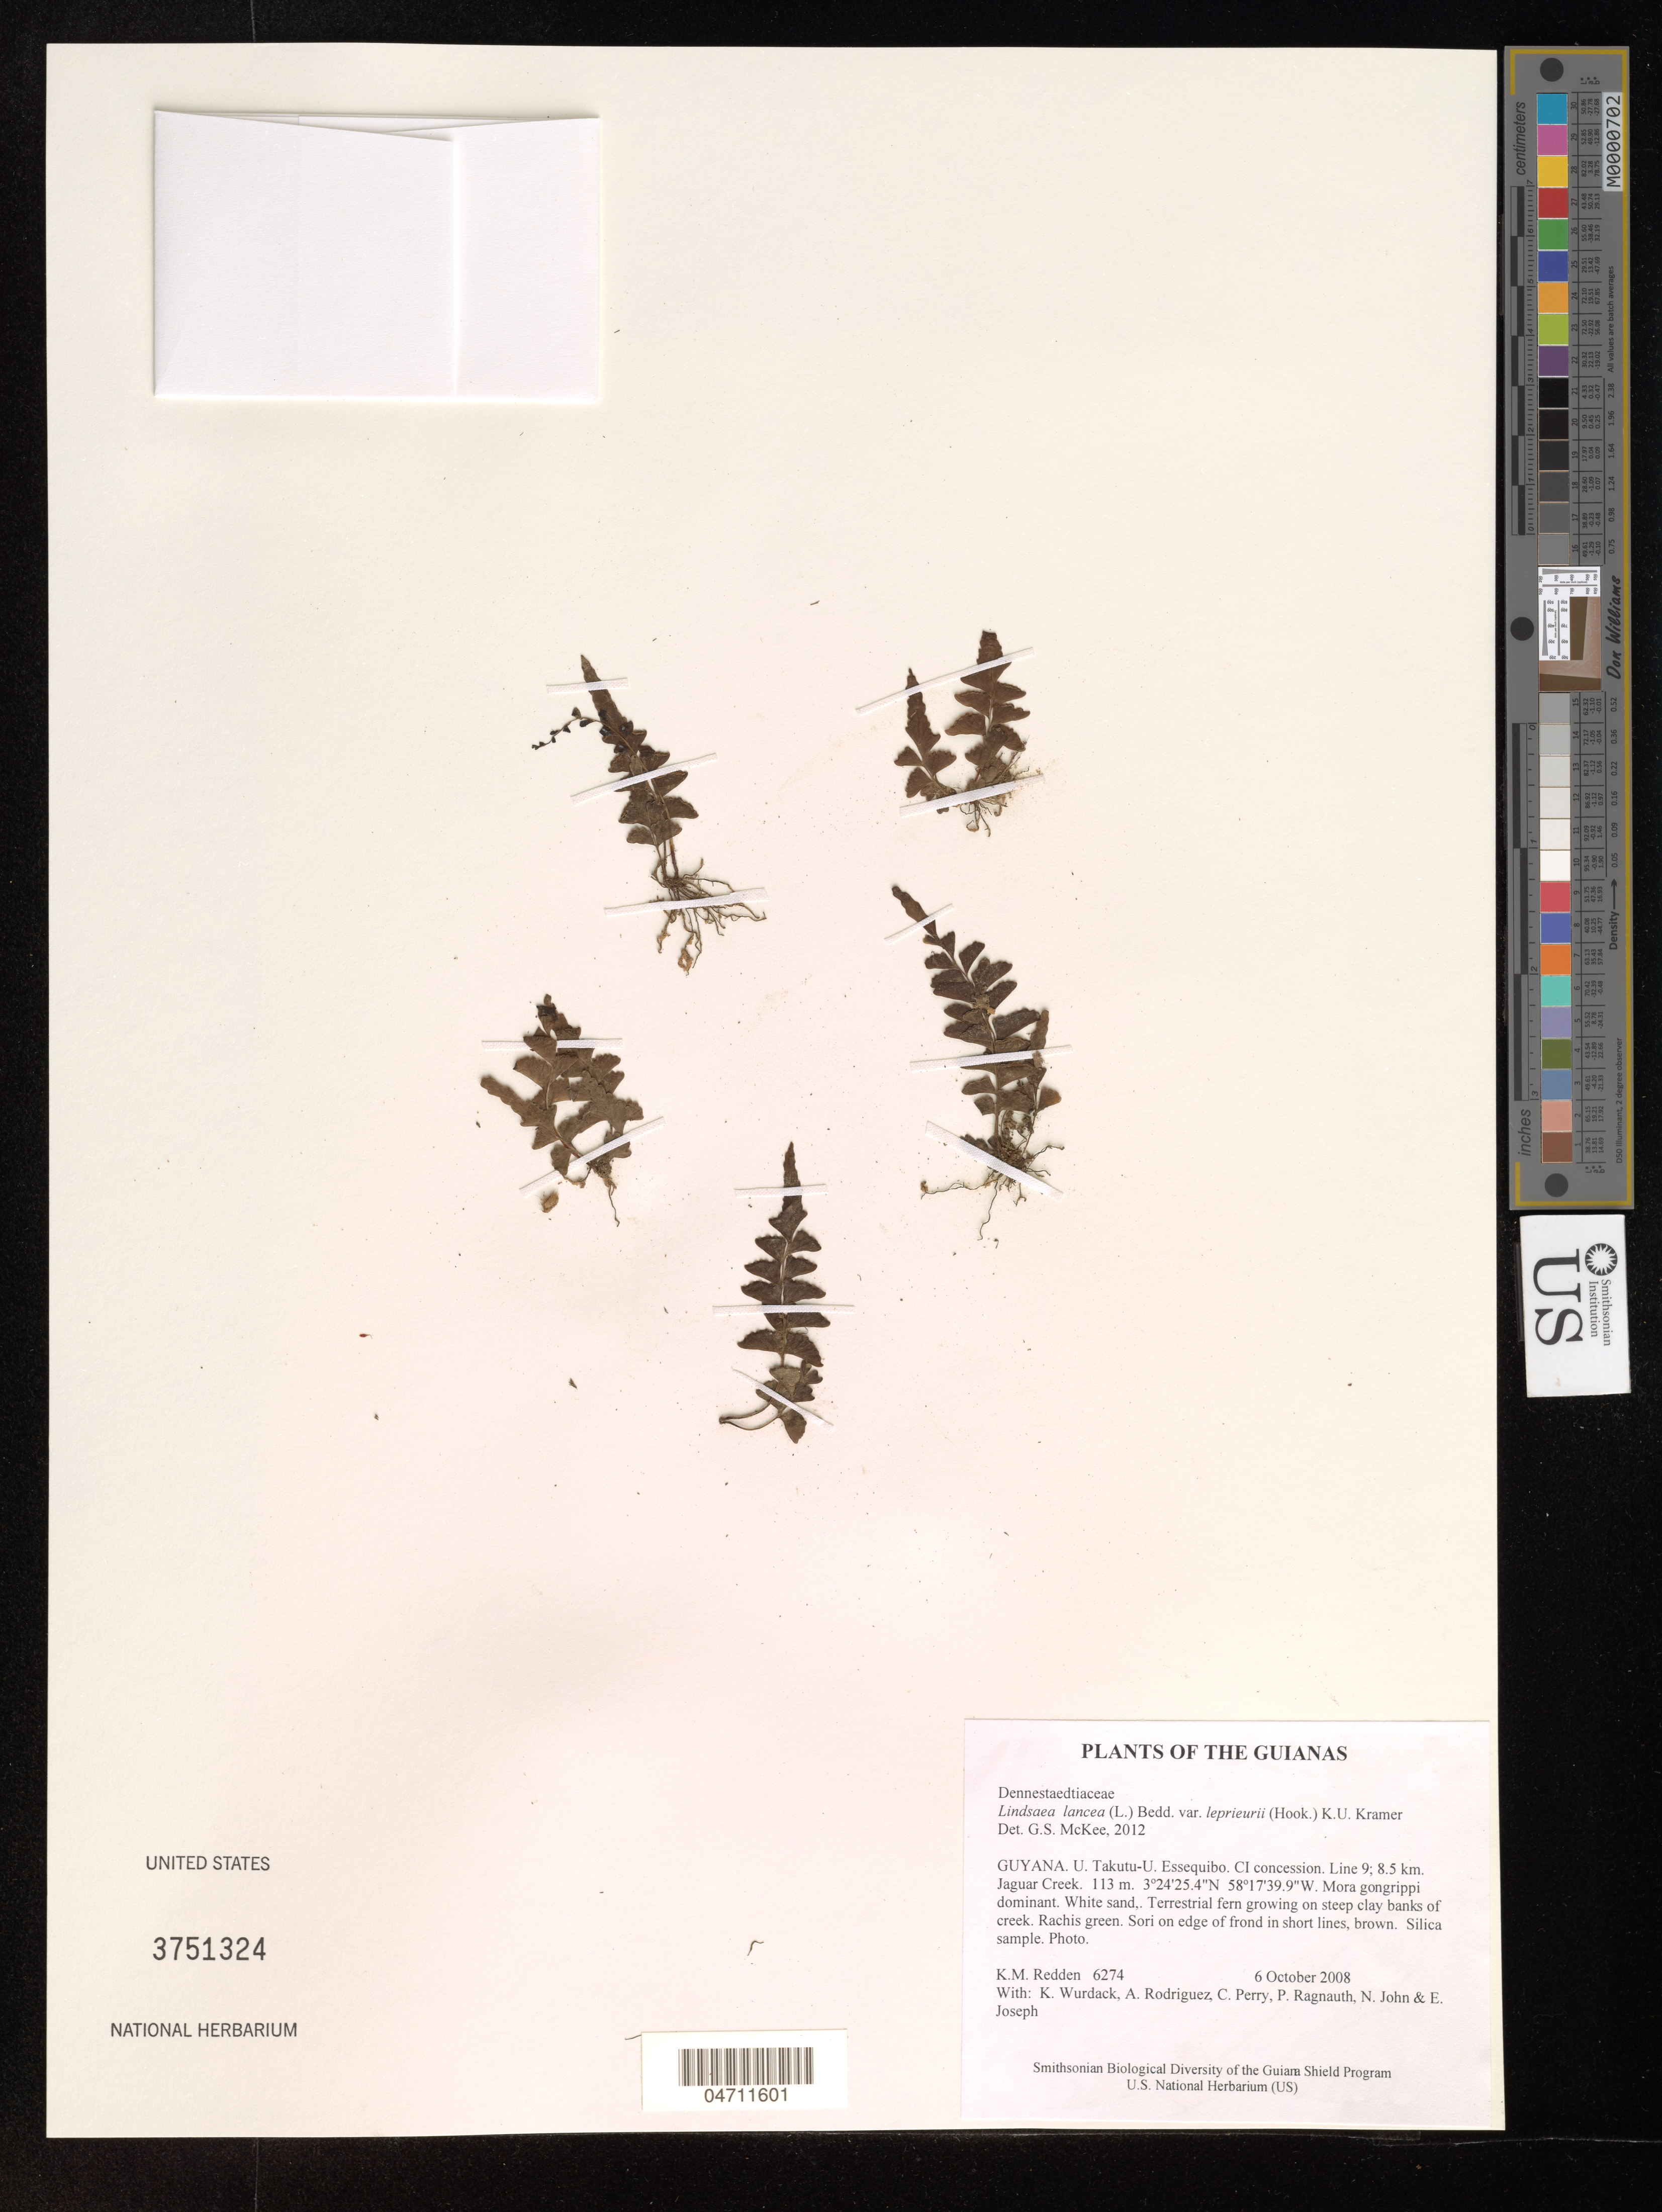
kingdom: Plantae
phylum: Tracheophyta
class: Polypodiopsida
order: Polypodiales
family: Lindsaeaceae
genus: Lindsaea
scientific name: Lindsaea lancea var. leprieurii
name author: (Hook.) K.U. Kramer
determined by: McKee, G. S., (US), NMNH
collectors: K. M. Redden, K. Wurdack, A. Rodriguez, C. Perry, P. Ragnauth, N. John & E. Joseph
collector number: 6274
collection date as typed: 6 October 2008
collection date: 2008-10-06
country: Guyana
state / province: U. Takutu-U. Essequibo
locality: CI concession. Line 9; 8.5 km. Jaguar Creek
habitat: Mora gongrippi dominant. White sand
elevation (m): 113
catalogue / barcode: US 3751324